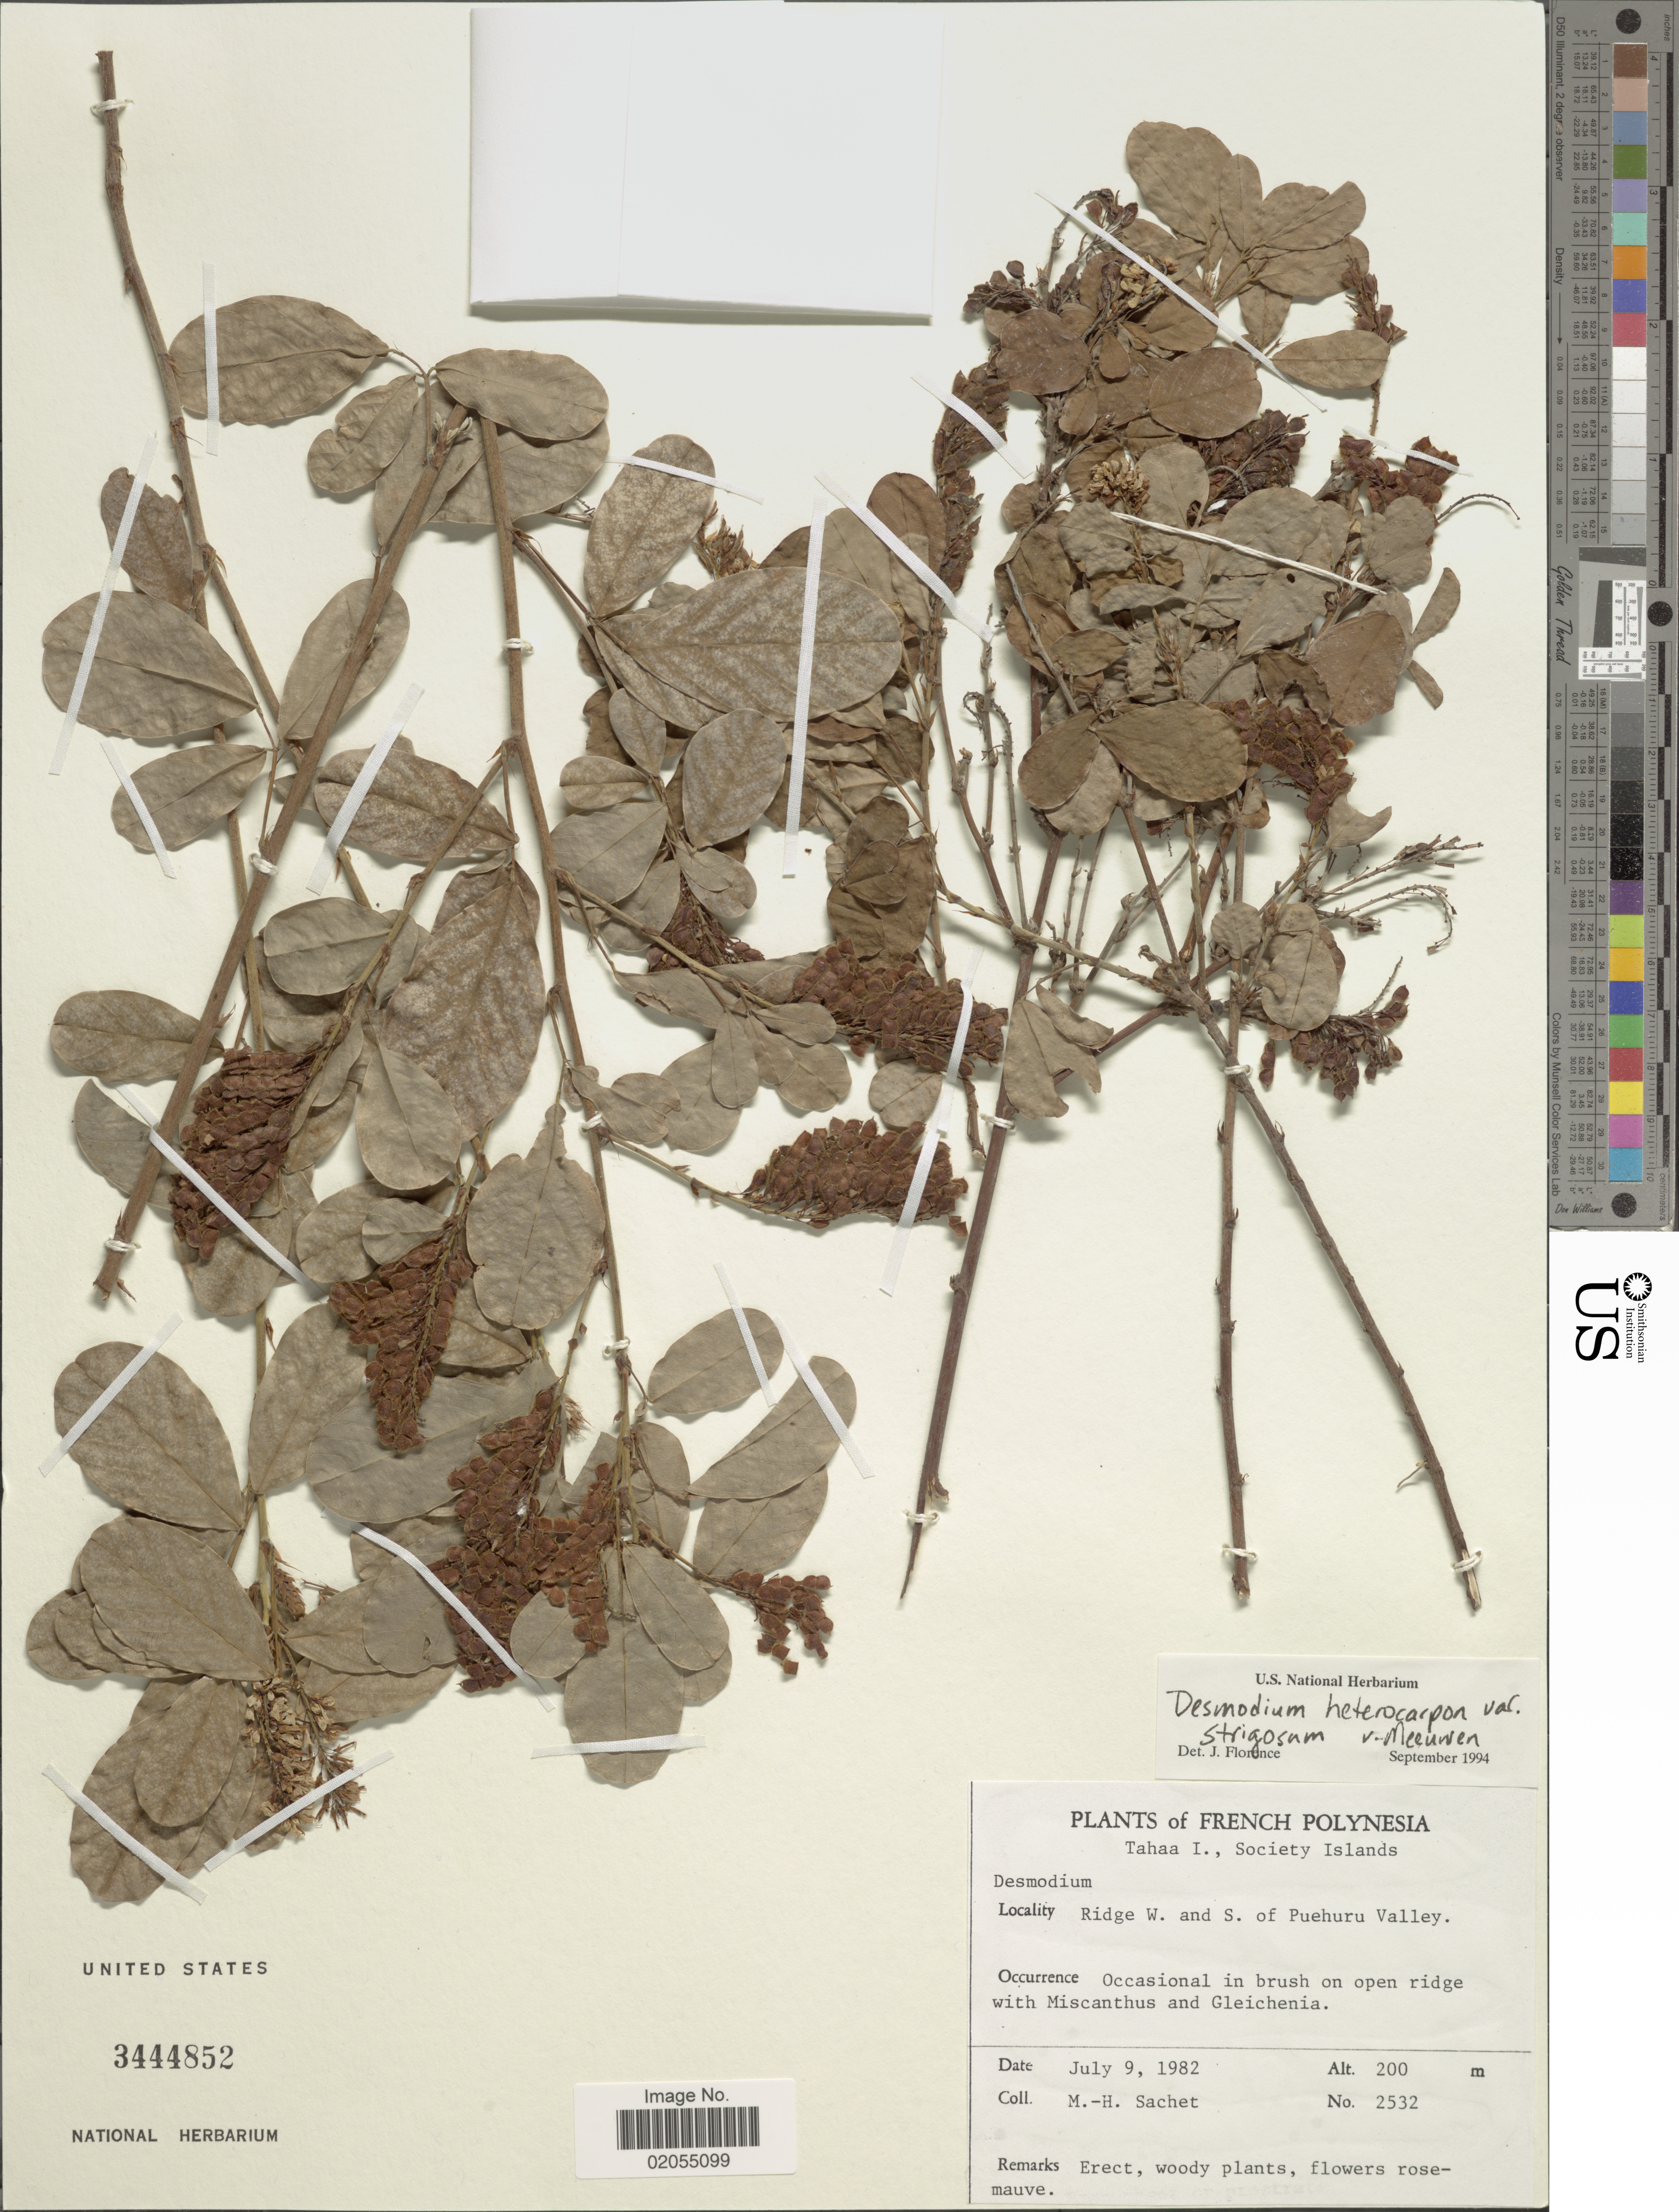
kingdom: Plantae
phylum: Tracheophyta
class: Magnoliopsida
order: Fabales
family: Fabaceae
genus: Grona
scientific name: Grona heterocarpos var. strigosa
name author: (Meeuwen) H. Ohashi & K. Ohashi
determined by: Strong, Mark T., (BOT), Smithsonian Institution - National Museum of Natural History (UNITED STATES)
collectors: M.-H. Sachet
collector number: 2532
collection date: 1982-07-09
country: French Polynesia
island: Tahaa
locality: Tahaa I., Society Islands. Ridge W. and S. of Puehuru Valley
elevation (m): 200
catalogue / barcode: US 3444852